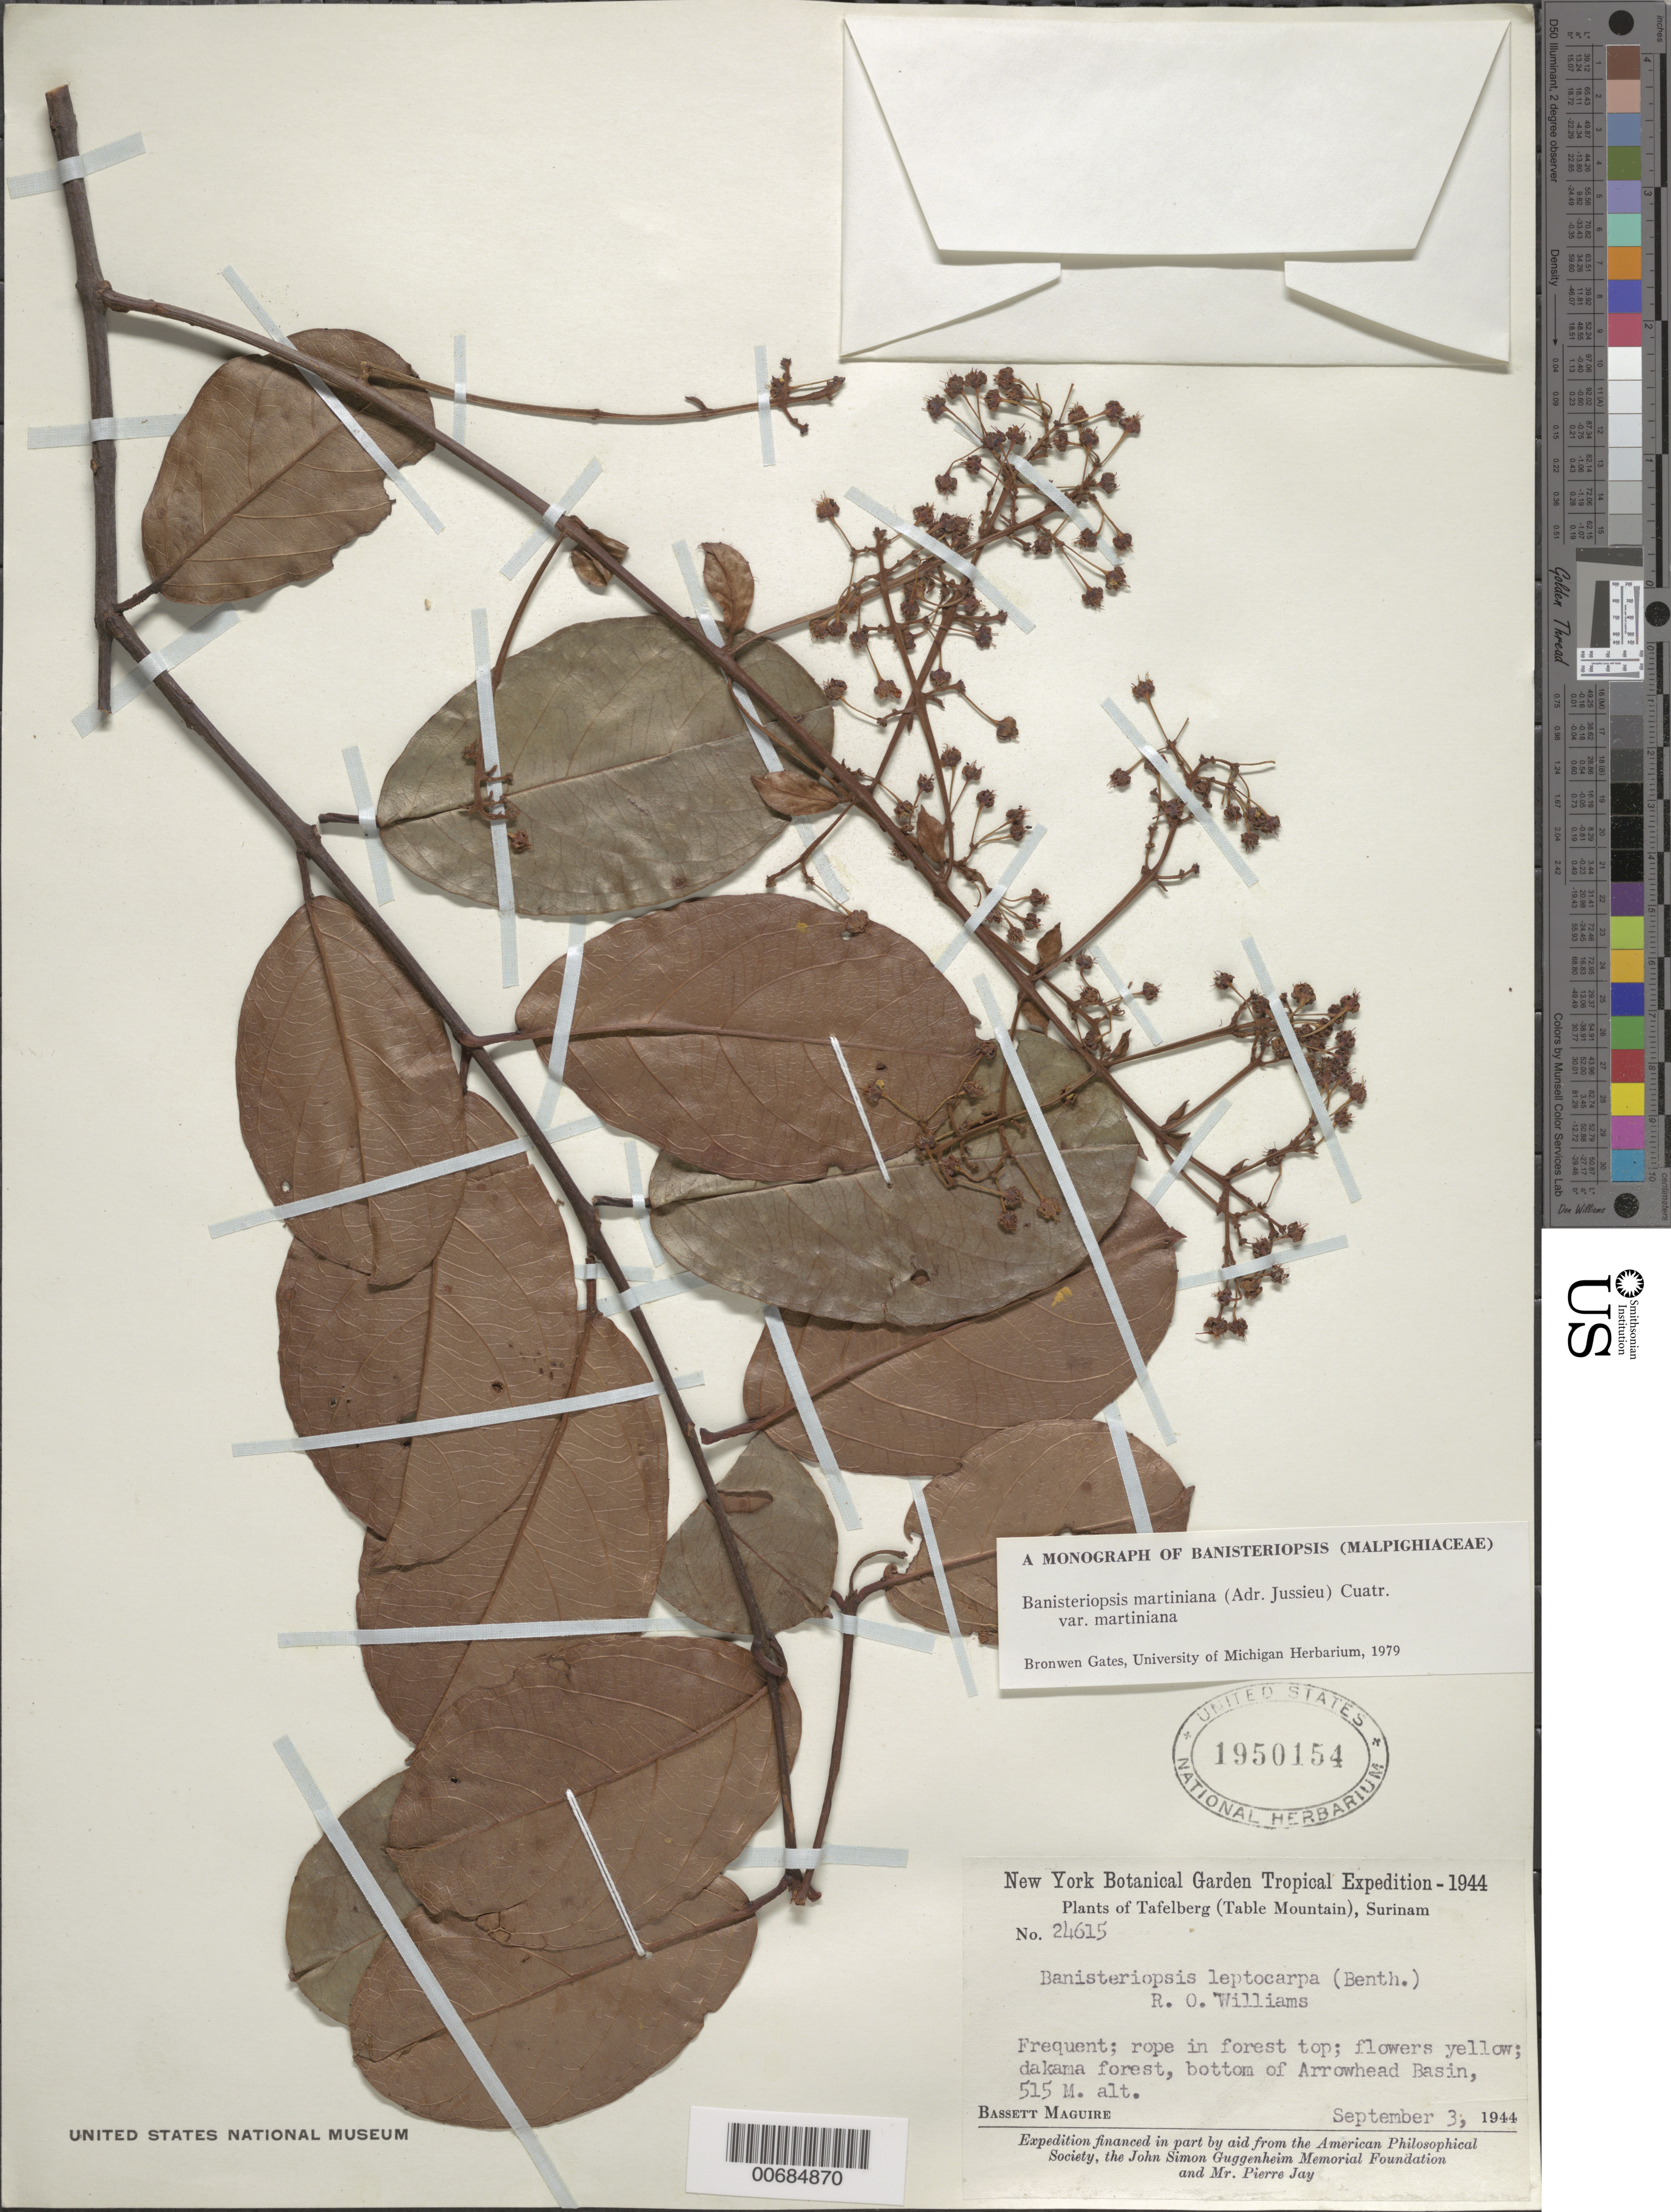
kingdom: Plantae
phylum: Tracheophyta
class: Magnoliopsida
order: Malpighiales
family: Malpighiaceae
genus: Banisteriopsis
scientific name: Banisteriopsis martiniana var. martiniana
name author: (A. Juss.) Cuatrec.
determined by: Gates, B.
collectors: B. Maguire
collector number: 24615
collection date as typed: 3-Sep-44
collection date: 1944-09-03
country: Suriname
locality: Tafelberg (Table Mountain), Arrowhead Basin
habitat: Dakama forest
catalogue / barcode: US 1950154